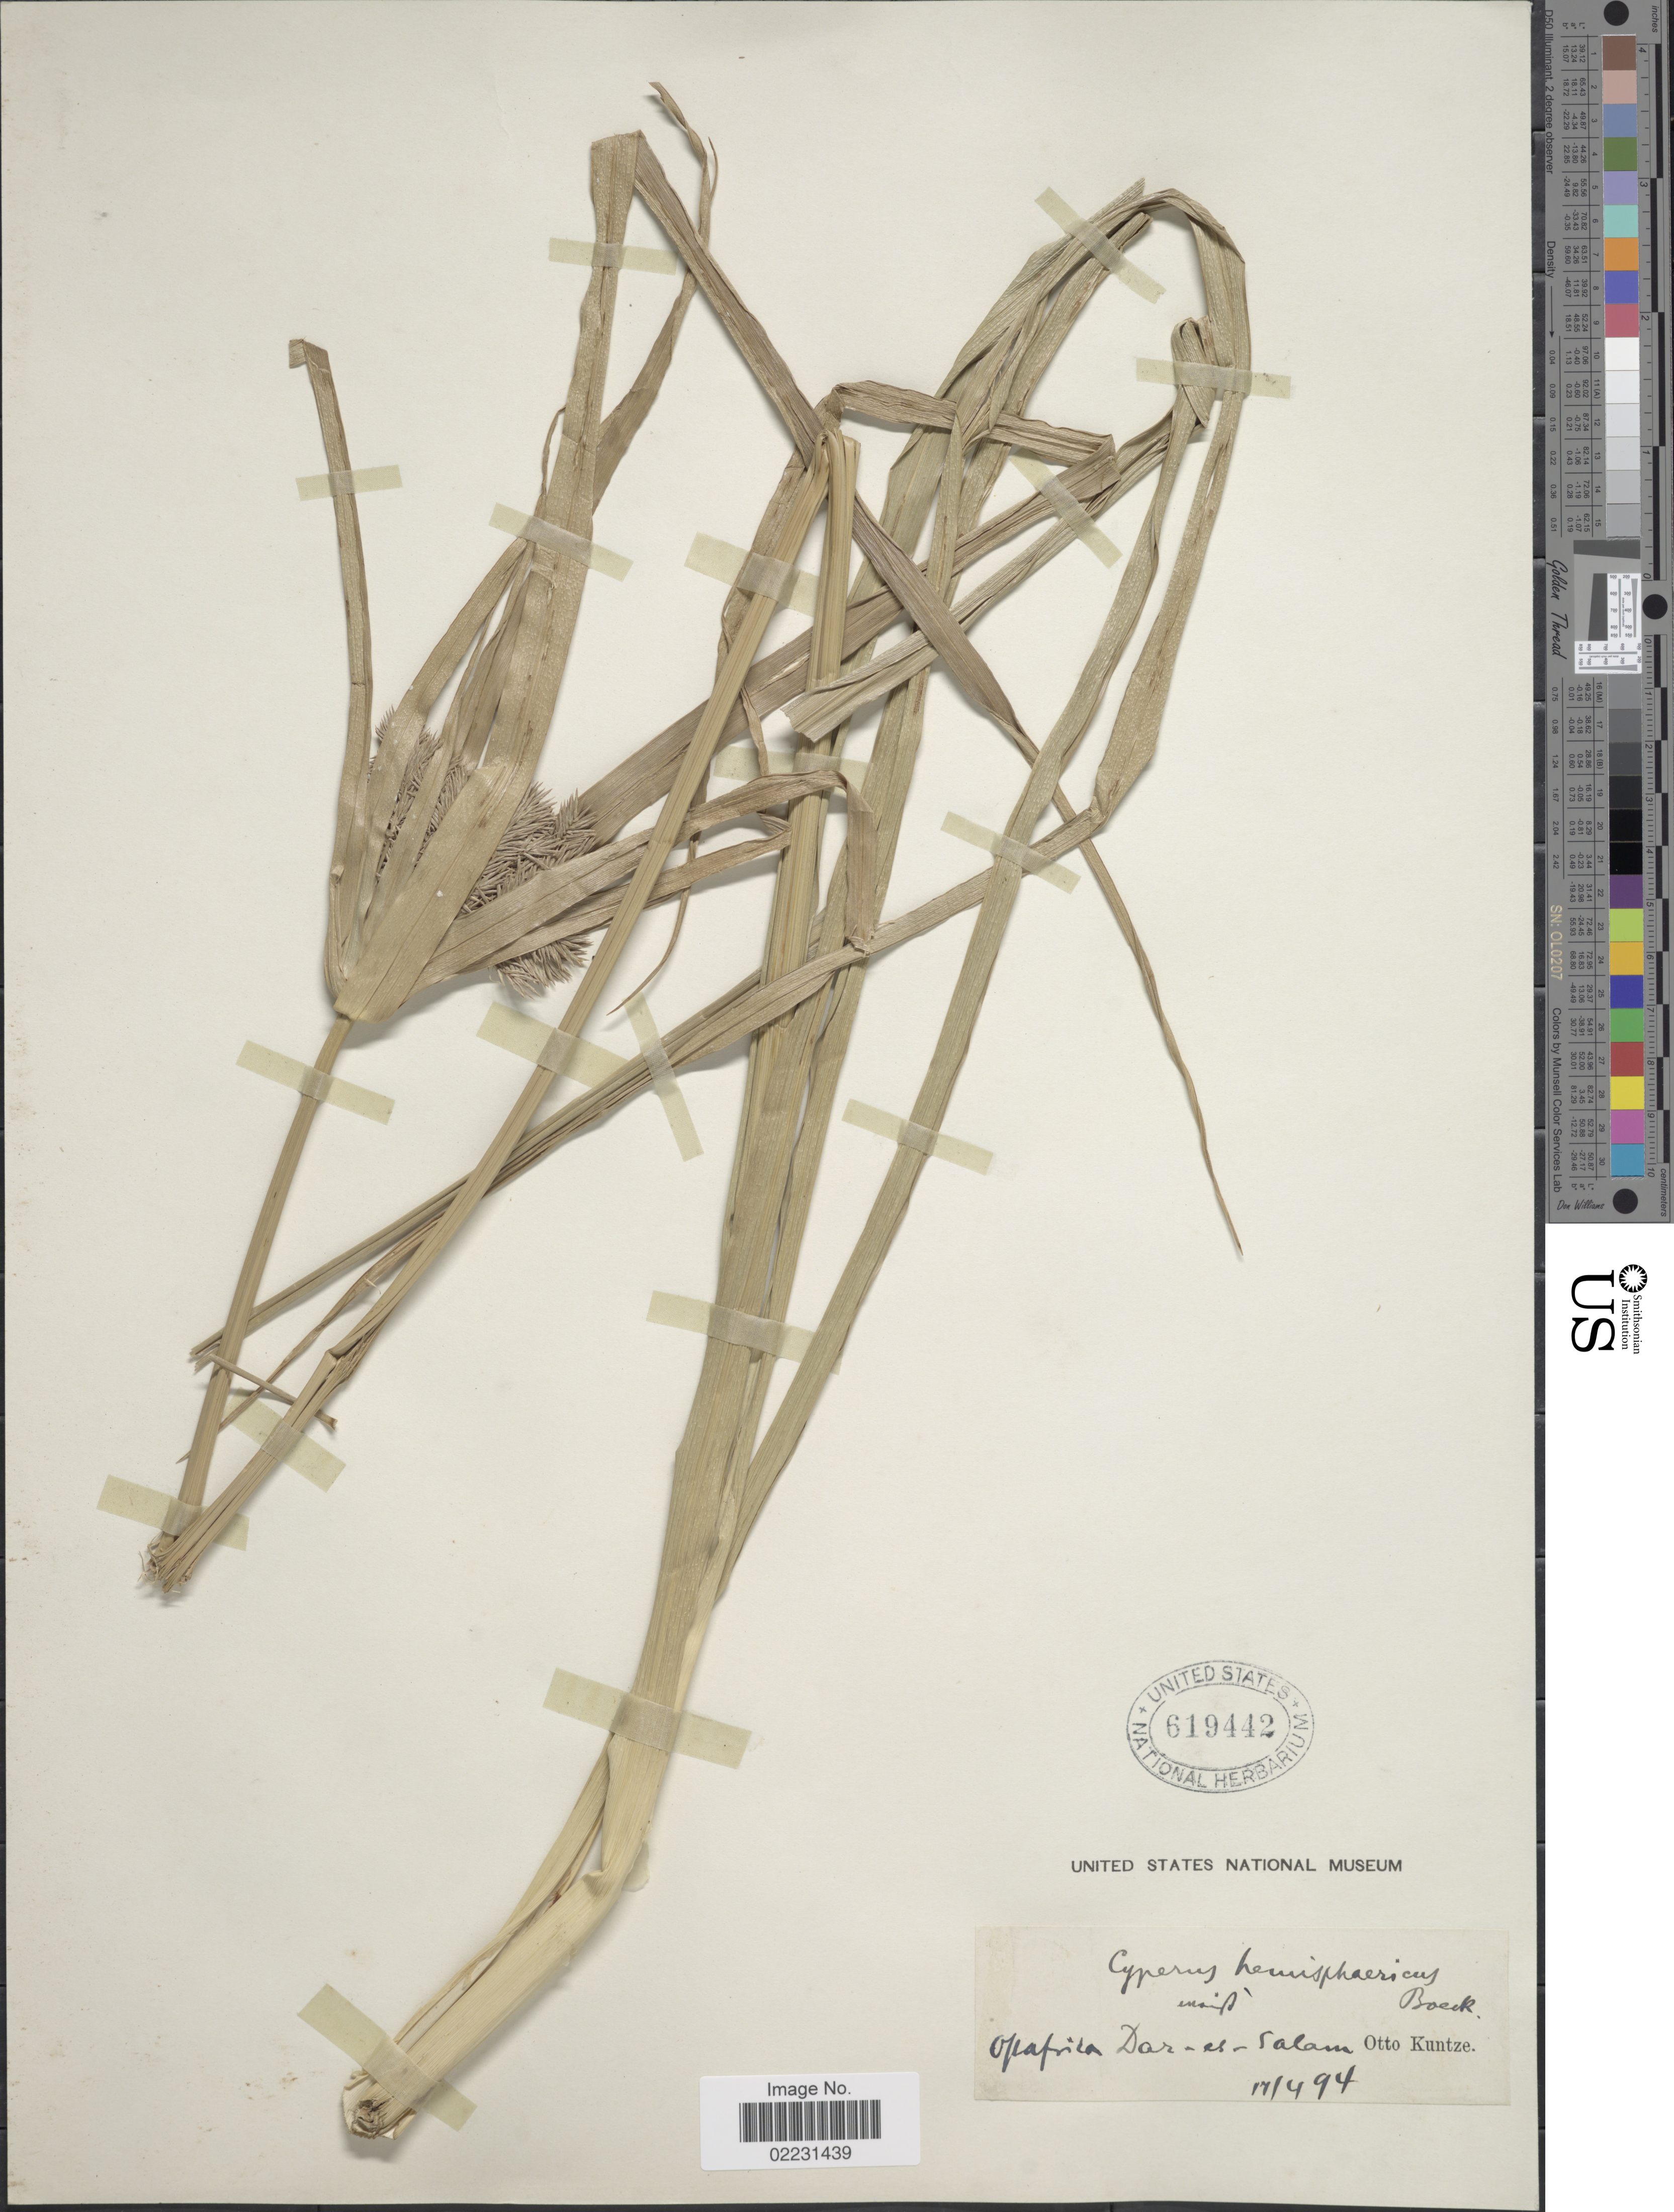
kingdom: Plantae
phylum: Tracheophyta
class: Liliopsida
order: Poales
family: Cyperaceae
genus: Cyperus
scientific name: Cyperus hemisphaericus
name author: Boeckeler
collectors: C.E.O. Kuntze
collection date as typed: Transcribed d/m/y: 17/4/94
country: Tanzania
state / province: Dar es Salaam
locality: Ostafrica Dar-es-Salam.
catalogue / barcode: US 619442